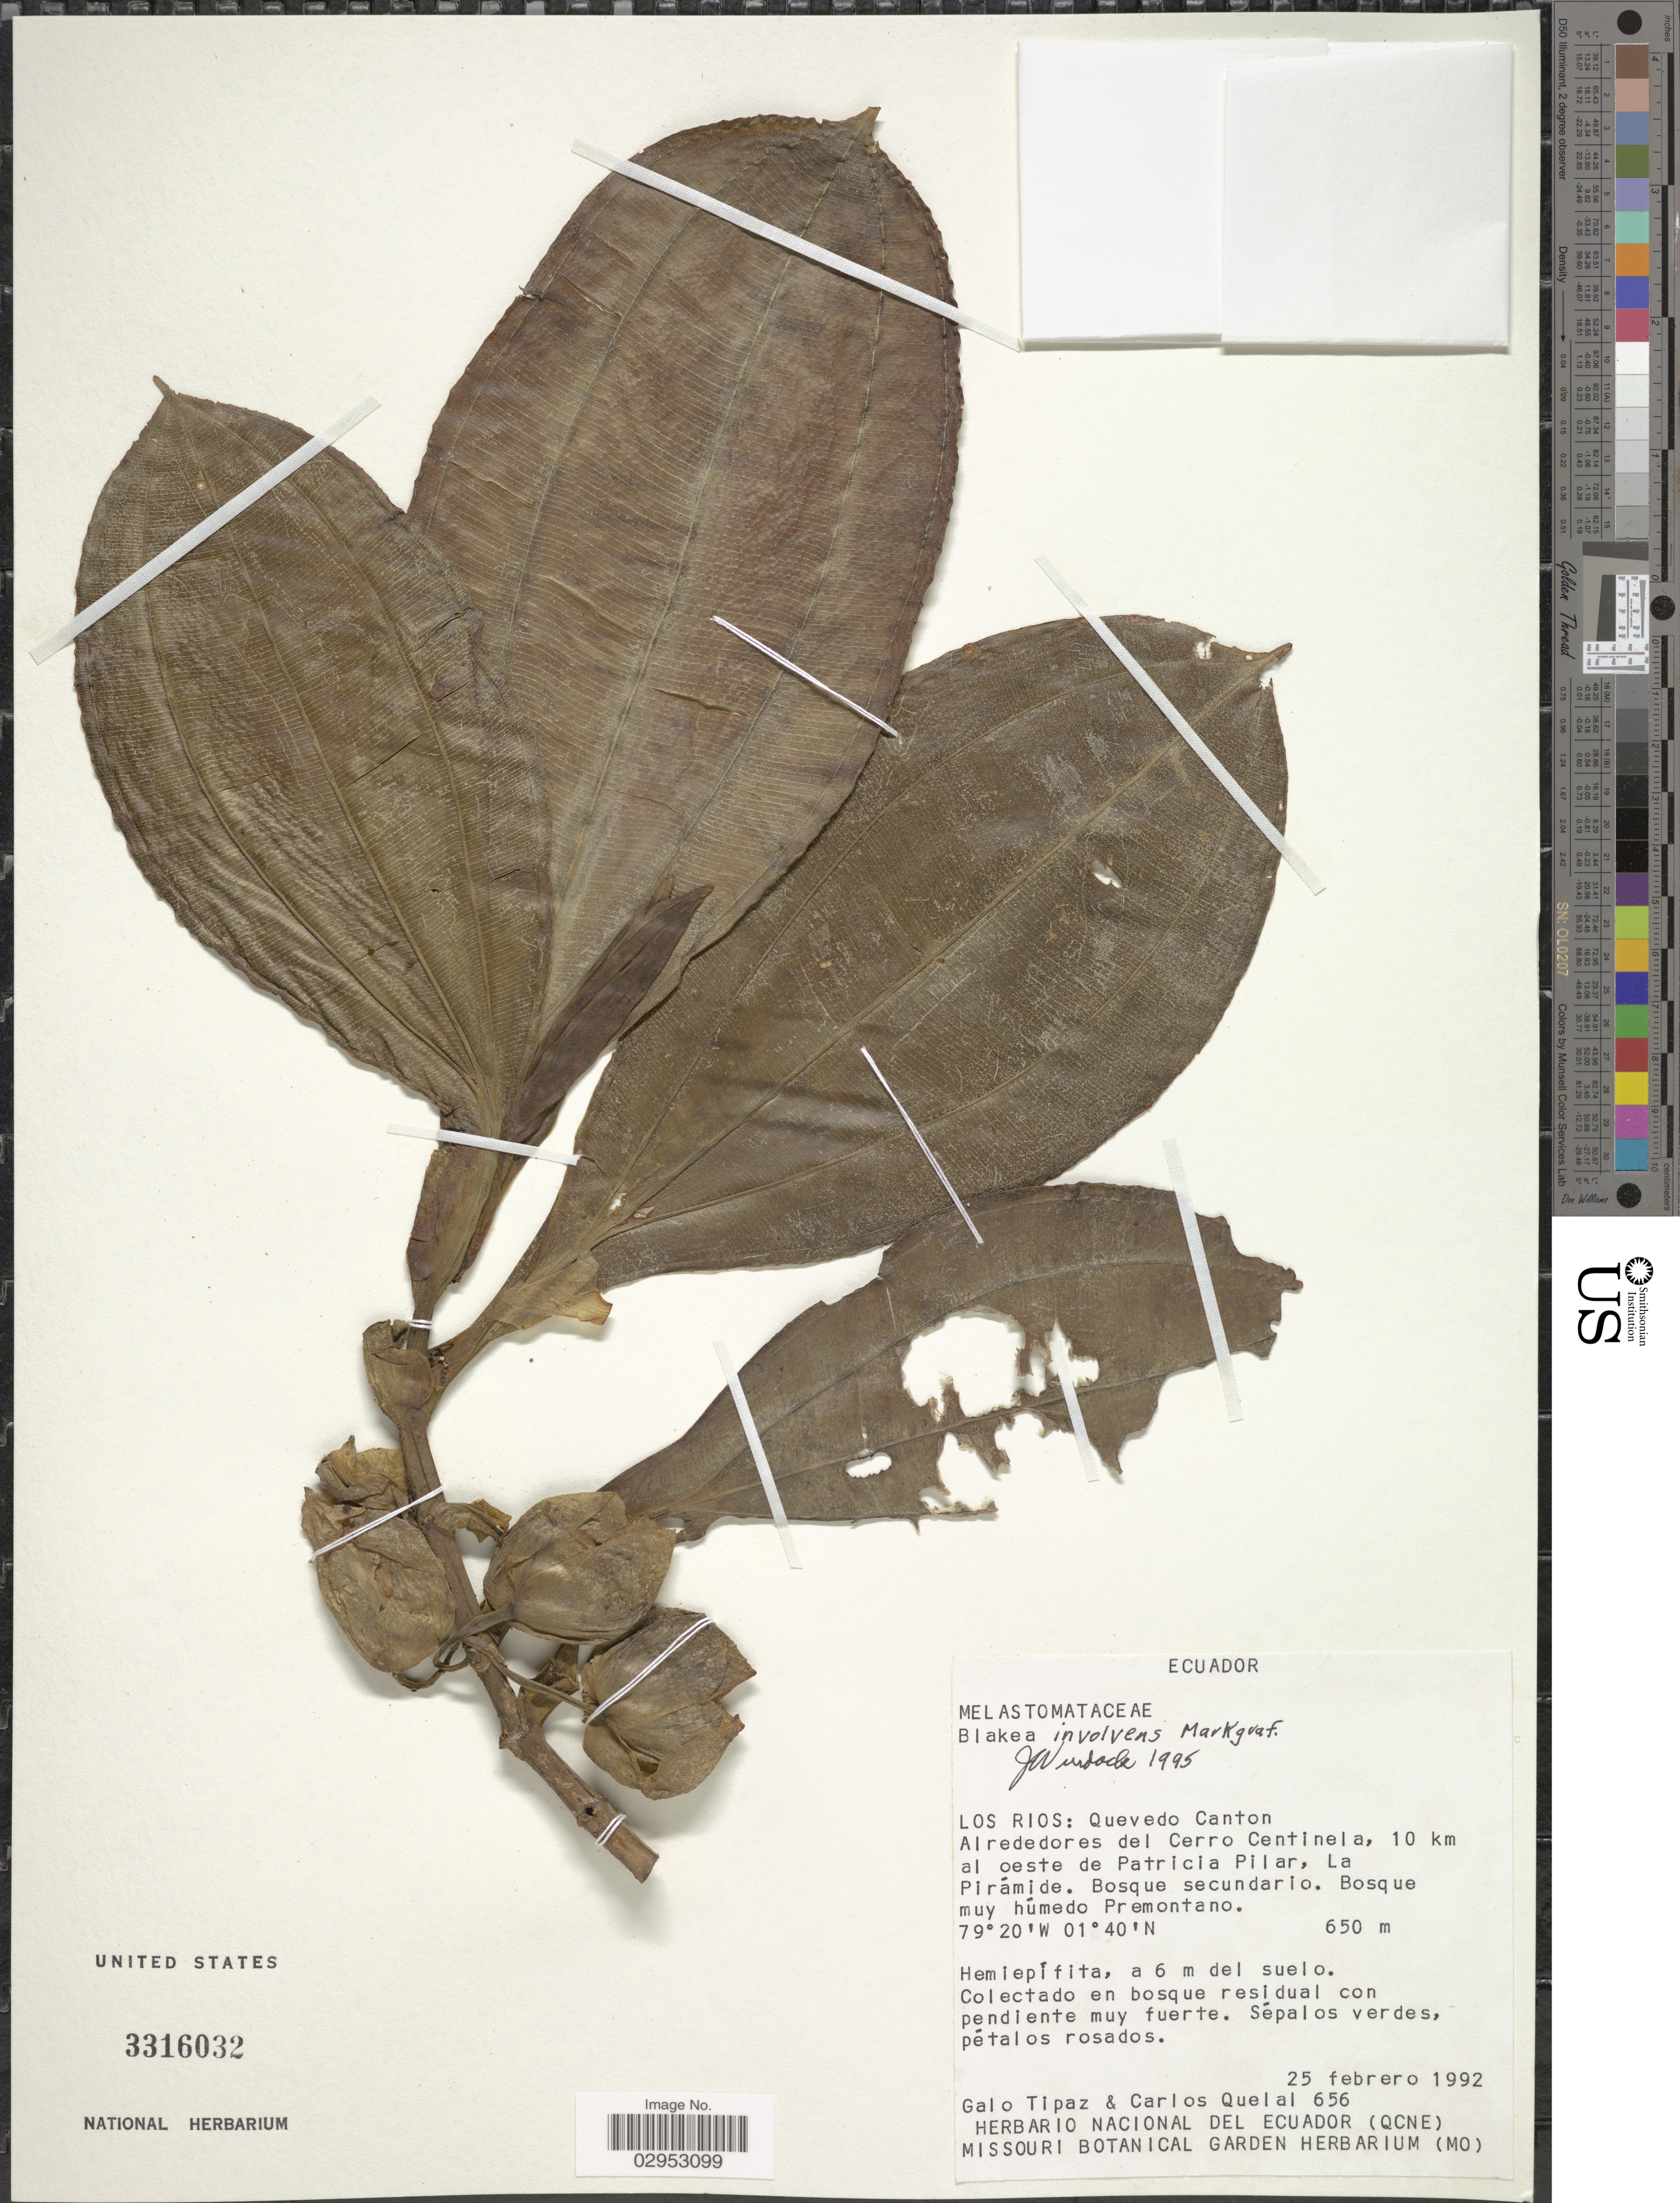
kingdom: Plantae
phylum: Tracheophyta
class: Magnoliopsida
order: Myrtales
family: Melastomataceae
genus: Blakea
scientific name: Blakea involvens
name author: Markgr.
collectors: G. Tipaz & C. Quelal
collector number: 656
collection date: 1992-02-25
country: Ecuador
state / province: Los Ríos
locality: Quevedo Canton. Alrededores del Cerro Centinela, 10 km al oeste de Patricia Pilar, La Pirámide.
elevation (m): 650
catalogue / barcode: US 3316032